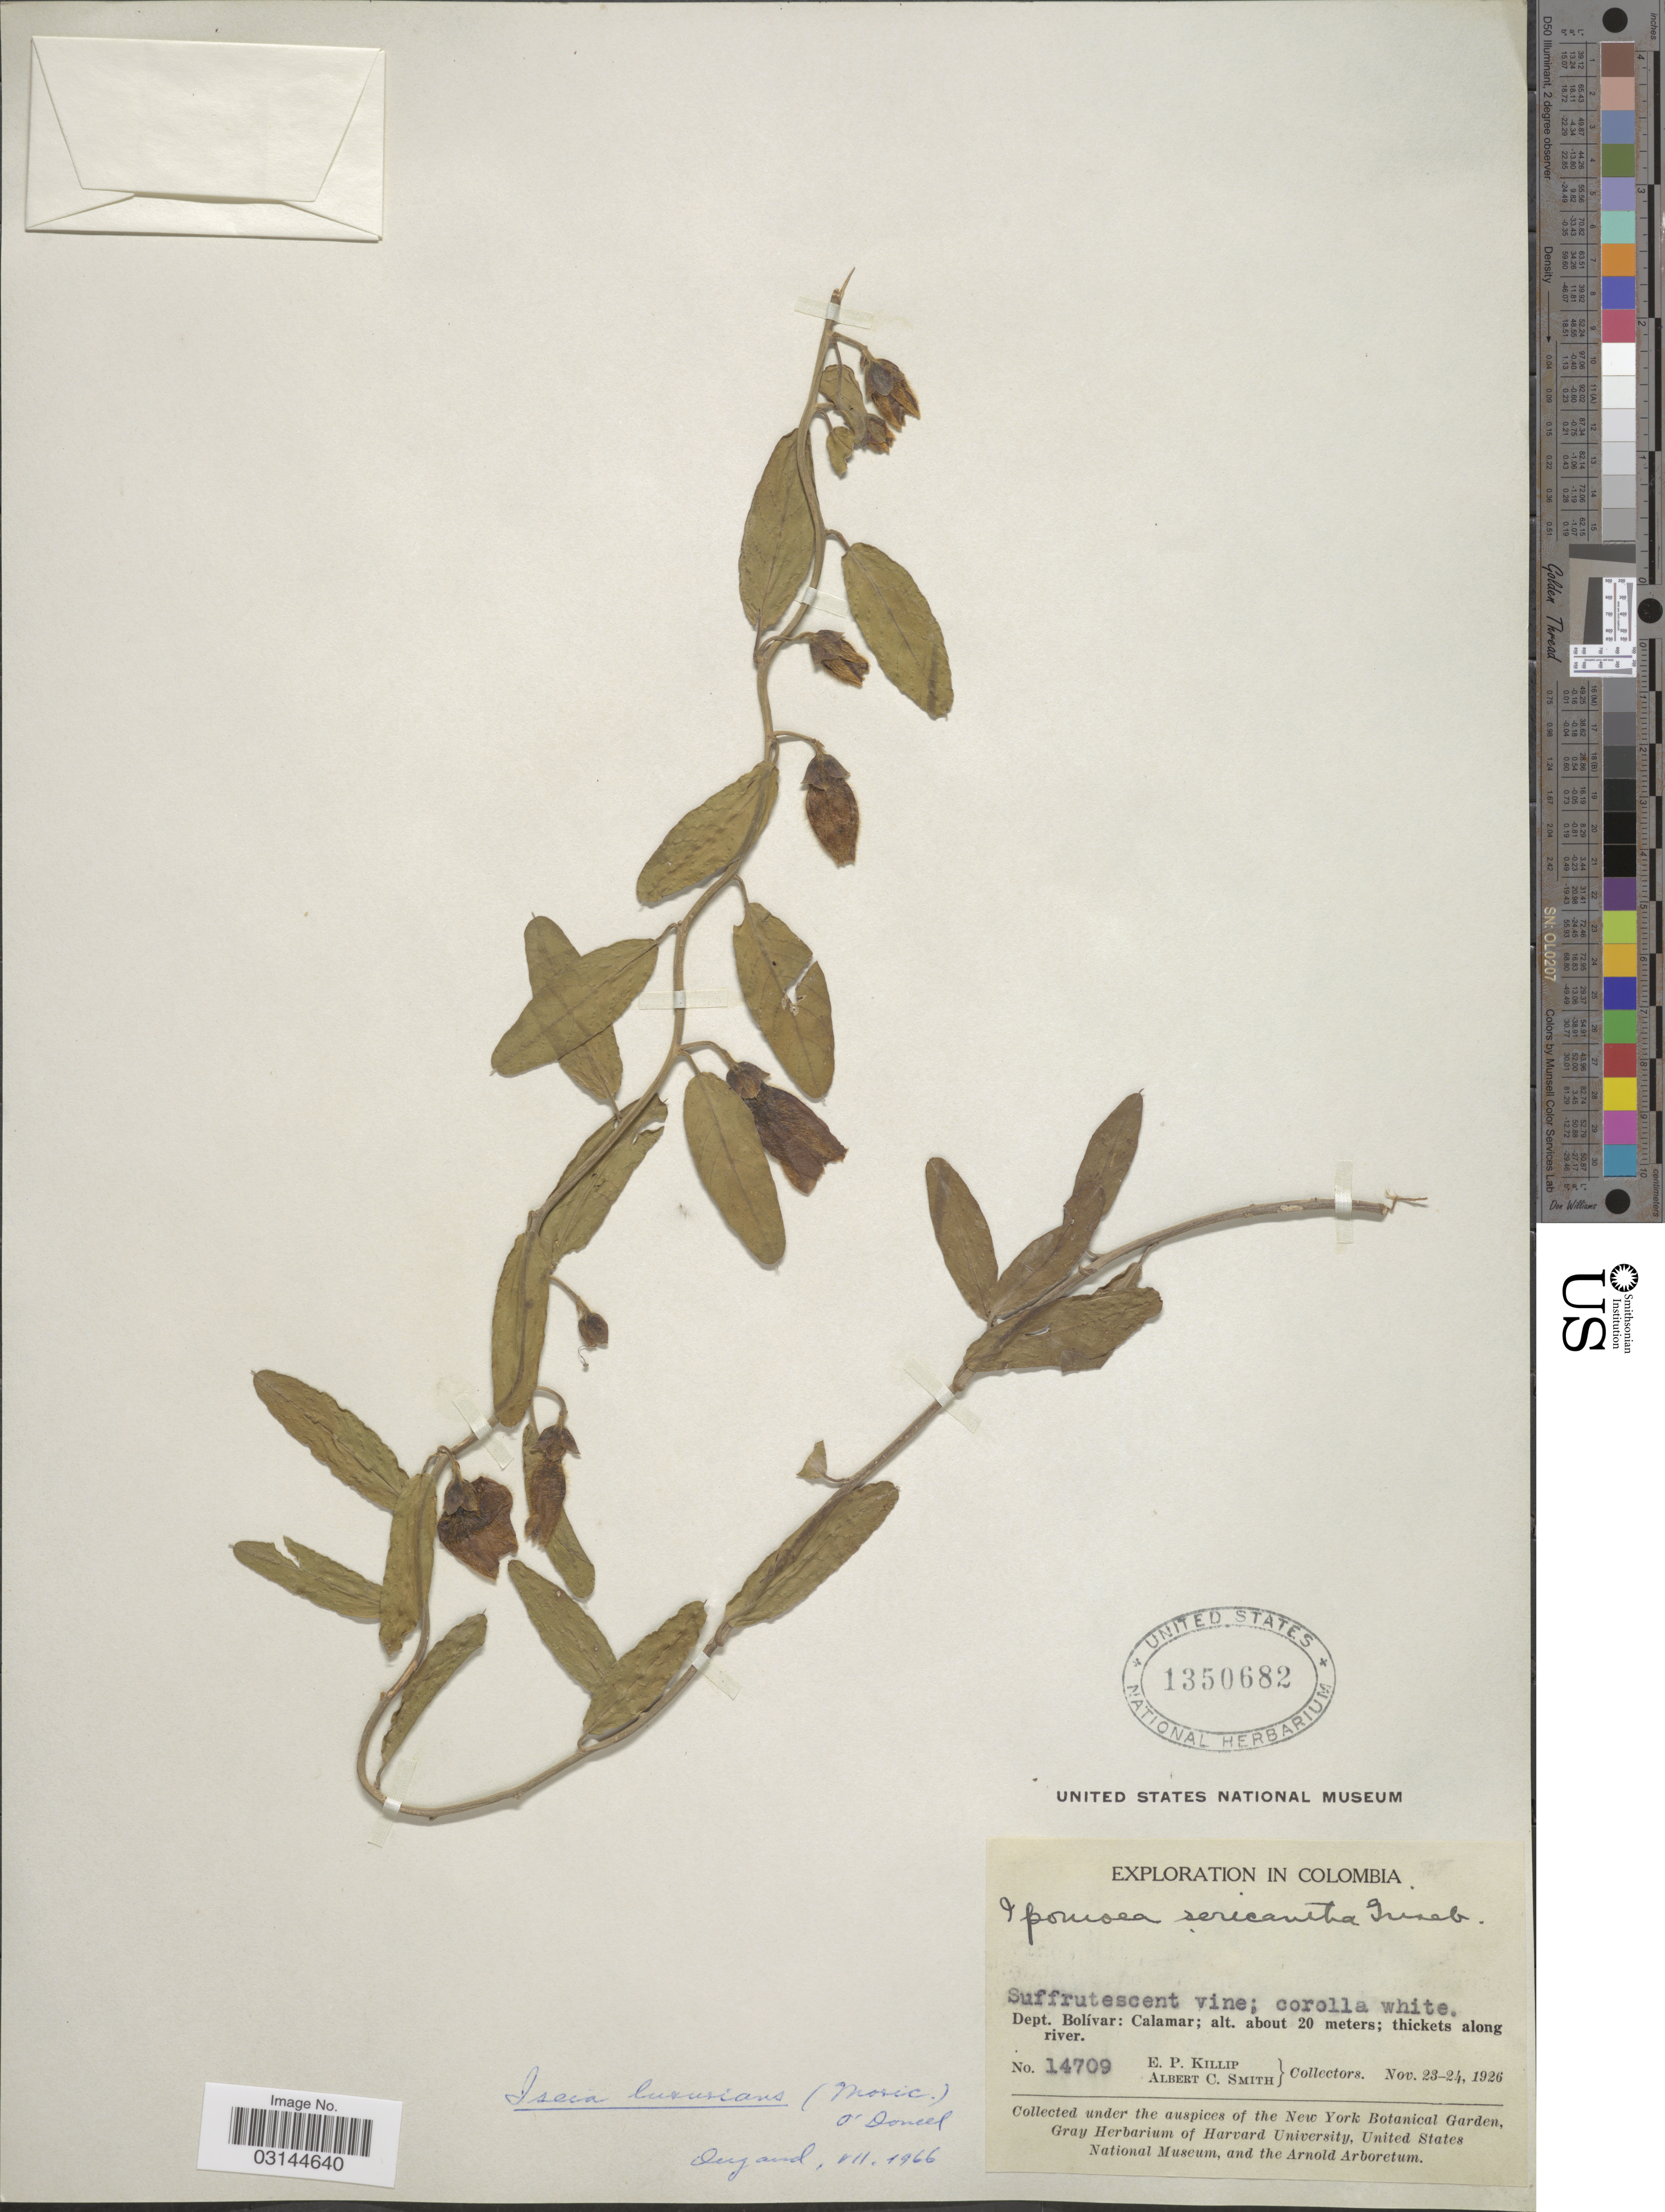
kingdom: Plantae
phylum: Tracheophyta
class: Magnoliopsida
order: Solanales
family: Convolvulaceae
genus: Aniseia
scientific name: Aniseia luxurians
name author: (Moric.) Athiê-Souza & Buril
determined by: Strong, Mark T., (BOT), Smithsonian Institution - National Museum of Natural History (UNITED STATES)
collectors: E. P. Killip & A. C. Smith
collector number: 14709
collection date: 1926-11-23/1926-11-24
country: Colombia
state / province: Bolívar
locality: Dept. Bolívar: Calamar.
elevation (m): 20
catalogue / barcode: US 1350682